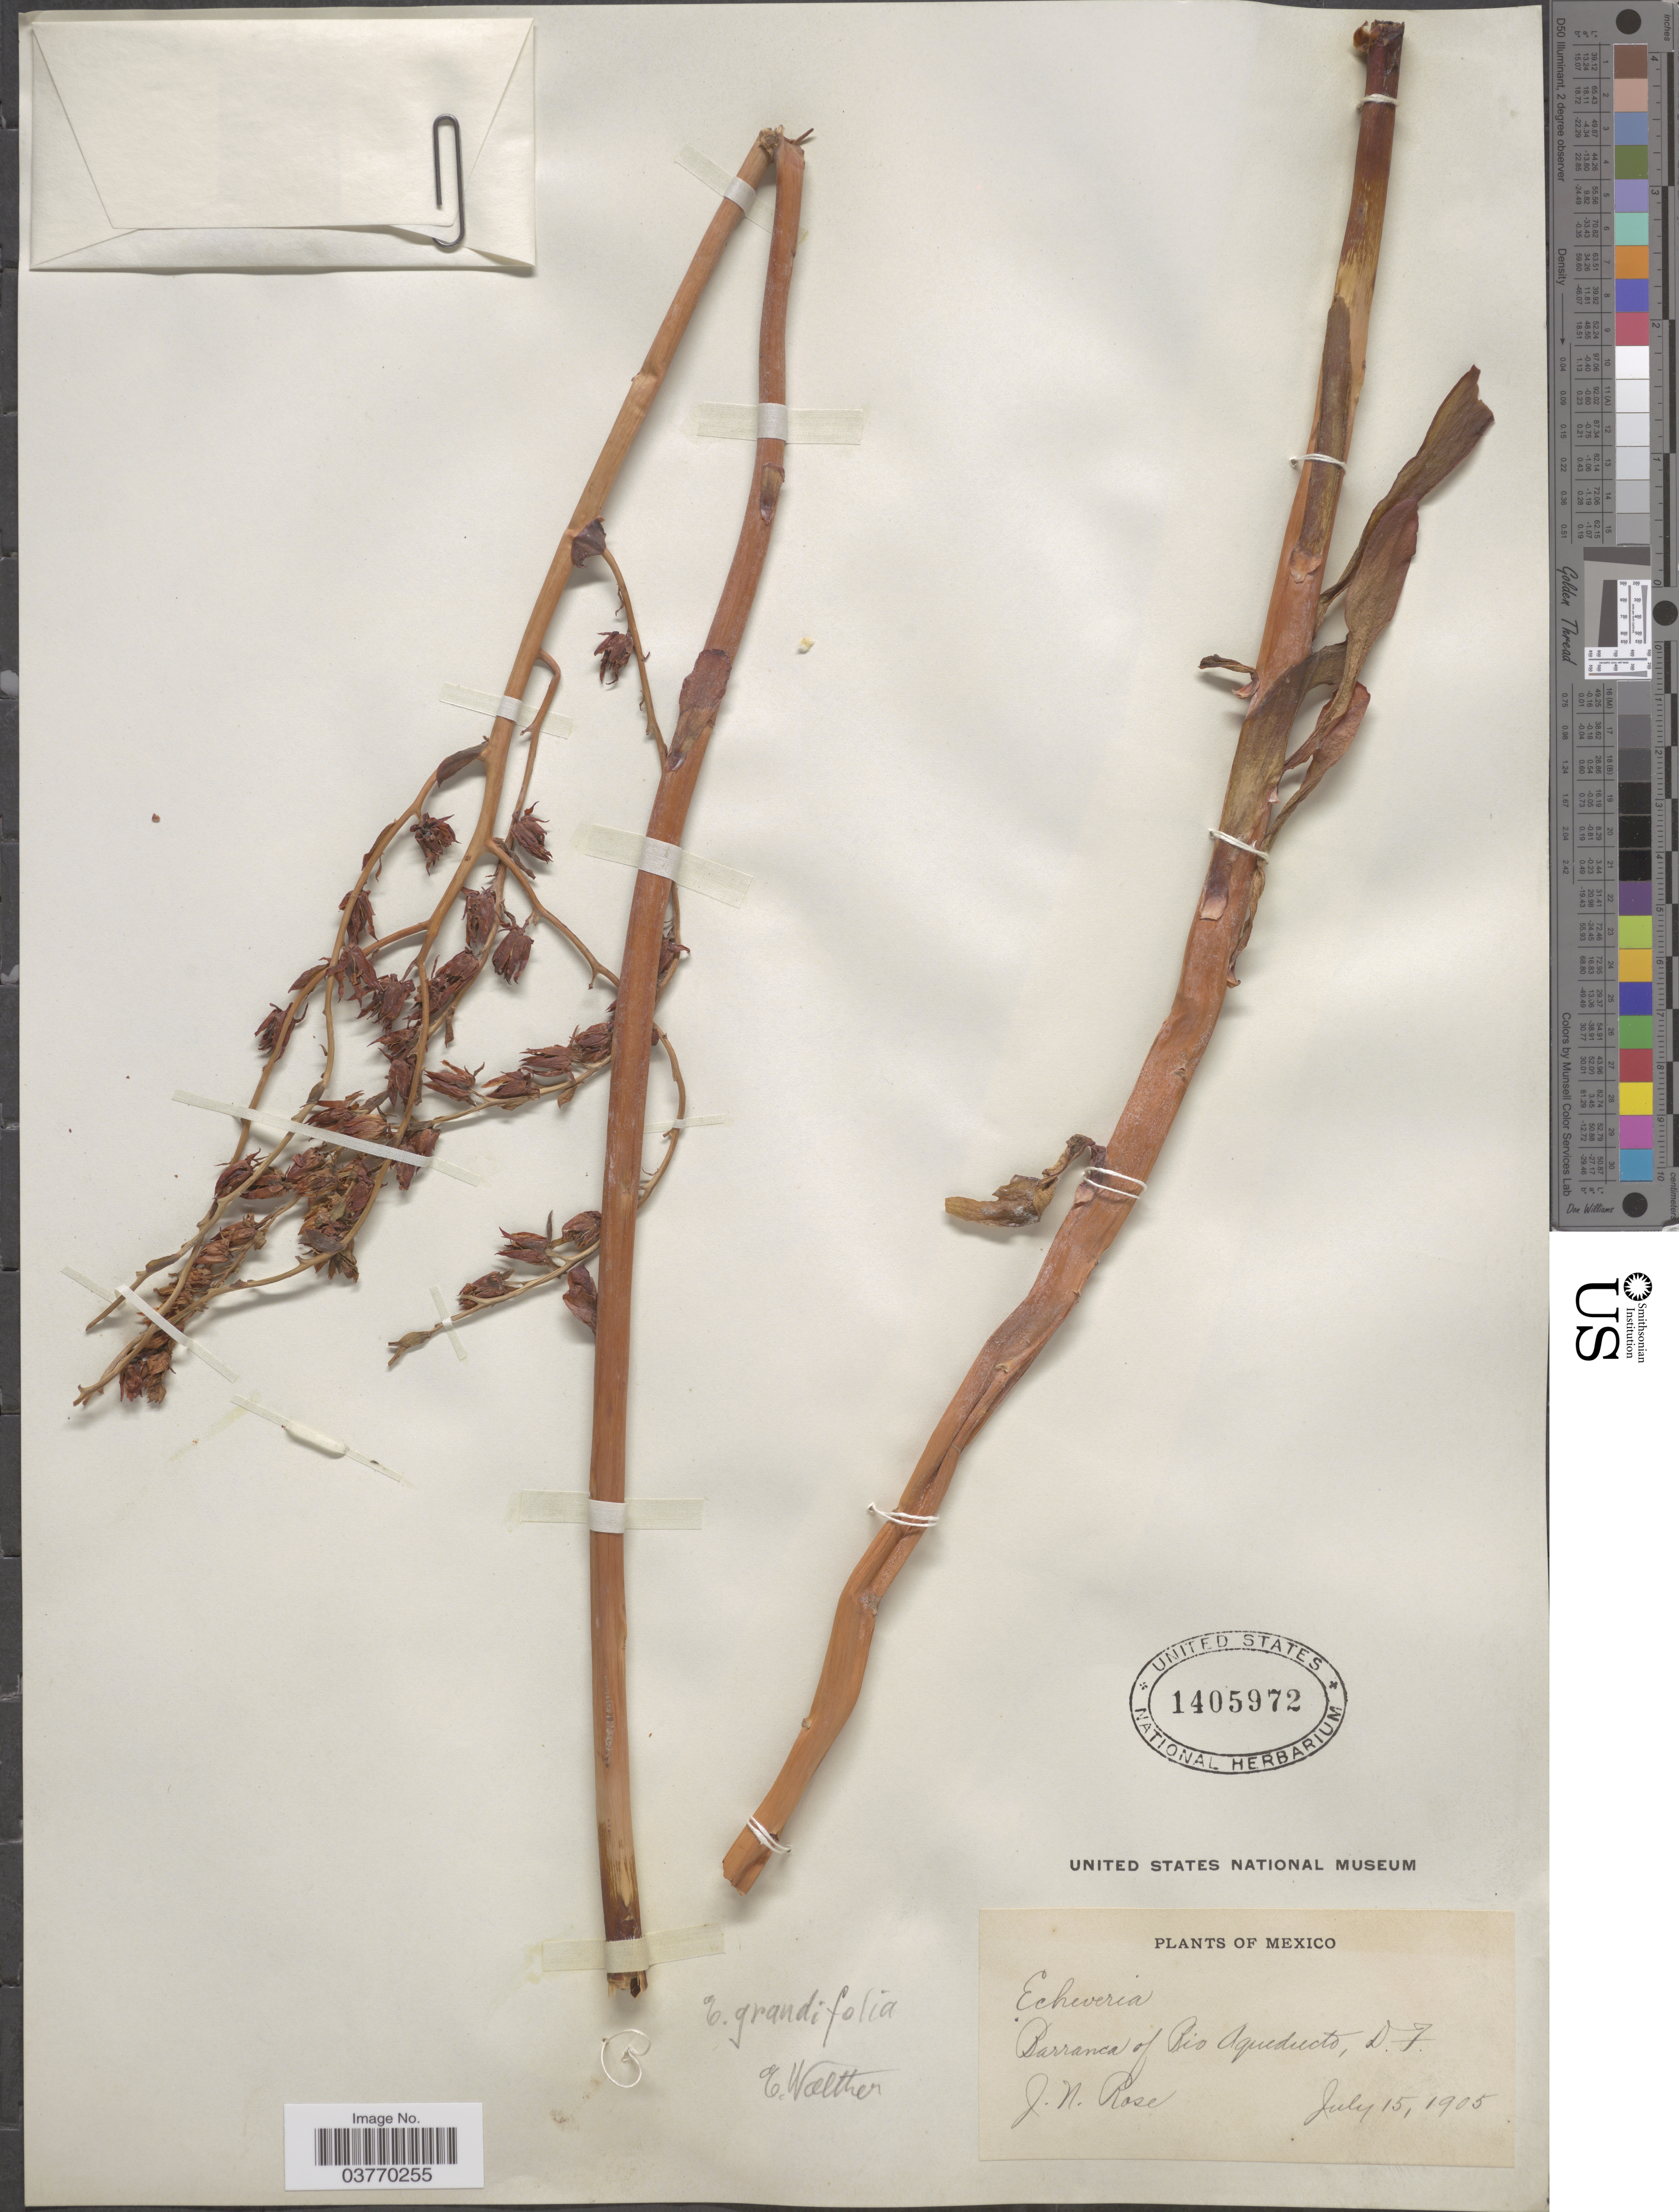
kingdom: Plantae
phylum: Tracheophyta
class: Magnoliopsida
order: Saxifragales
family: Crassulaceae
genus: Echeveria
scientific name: Echeveria grandifolia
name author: Haw.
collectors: J. N. Rose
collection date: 1905-07-15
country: Mexico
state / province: Distrito Federal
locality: Barranca of Rio Aqueducto.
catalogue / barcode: US 1405972